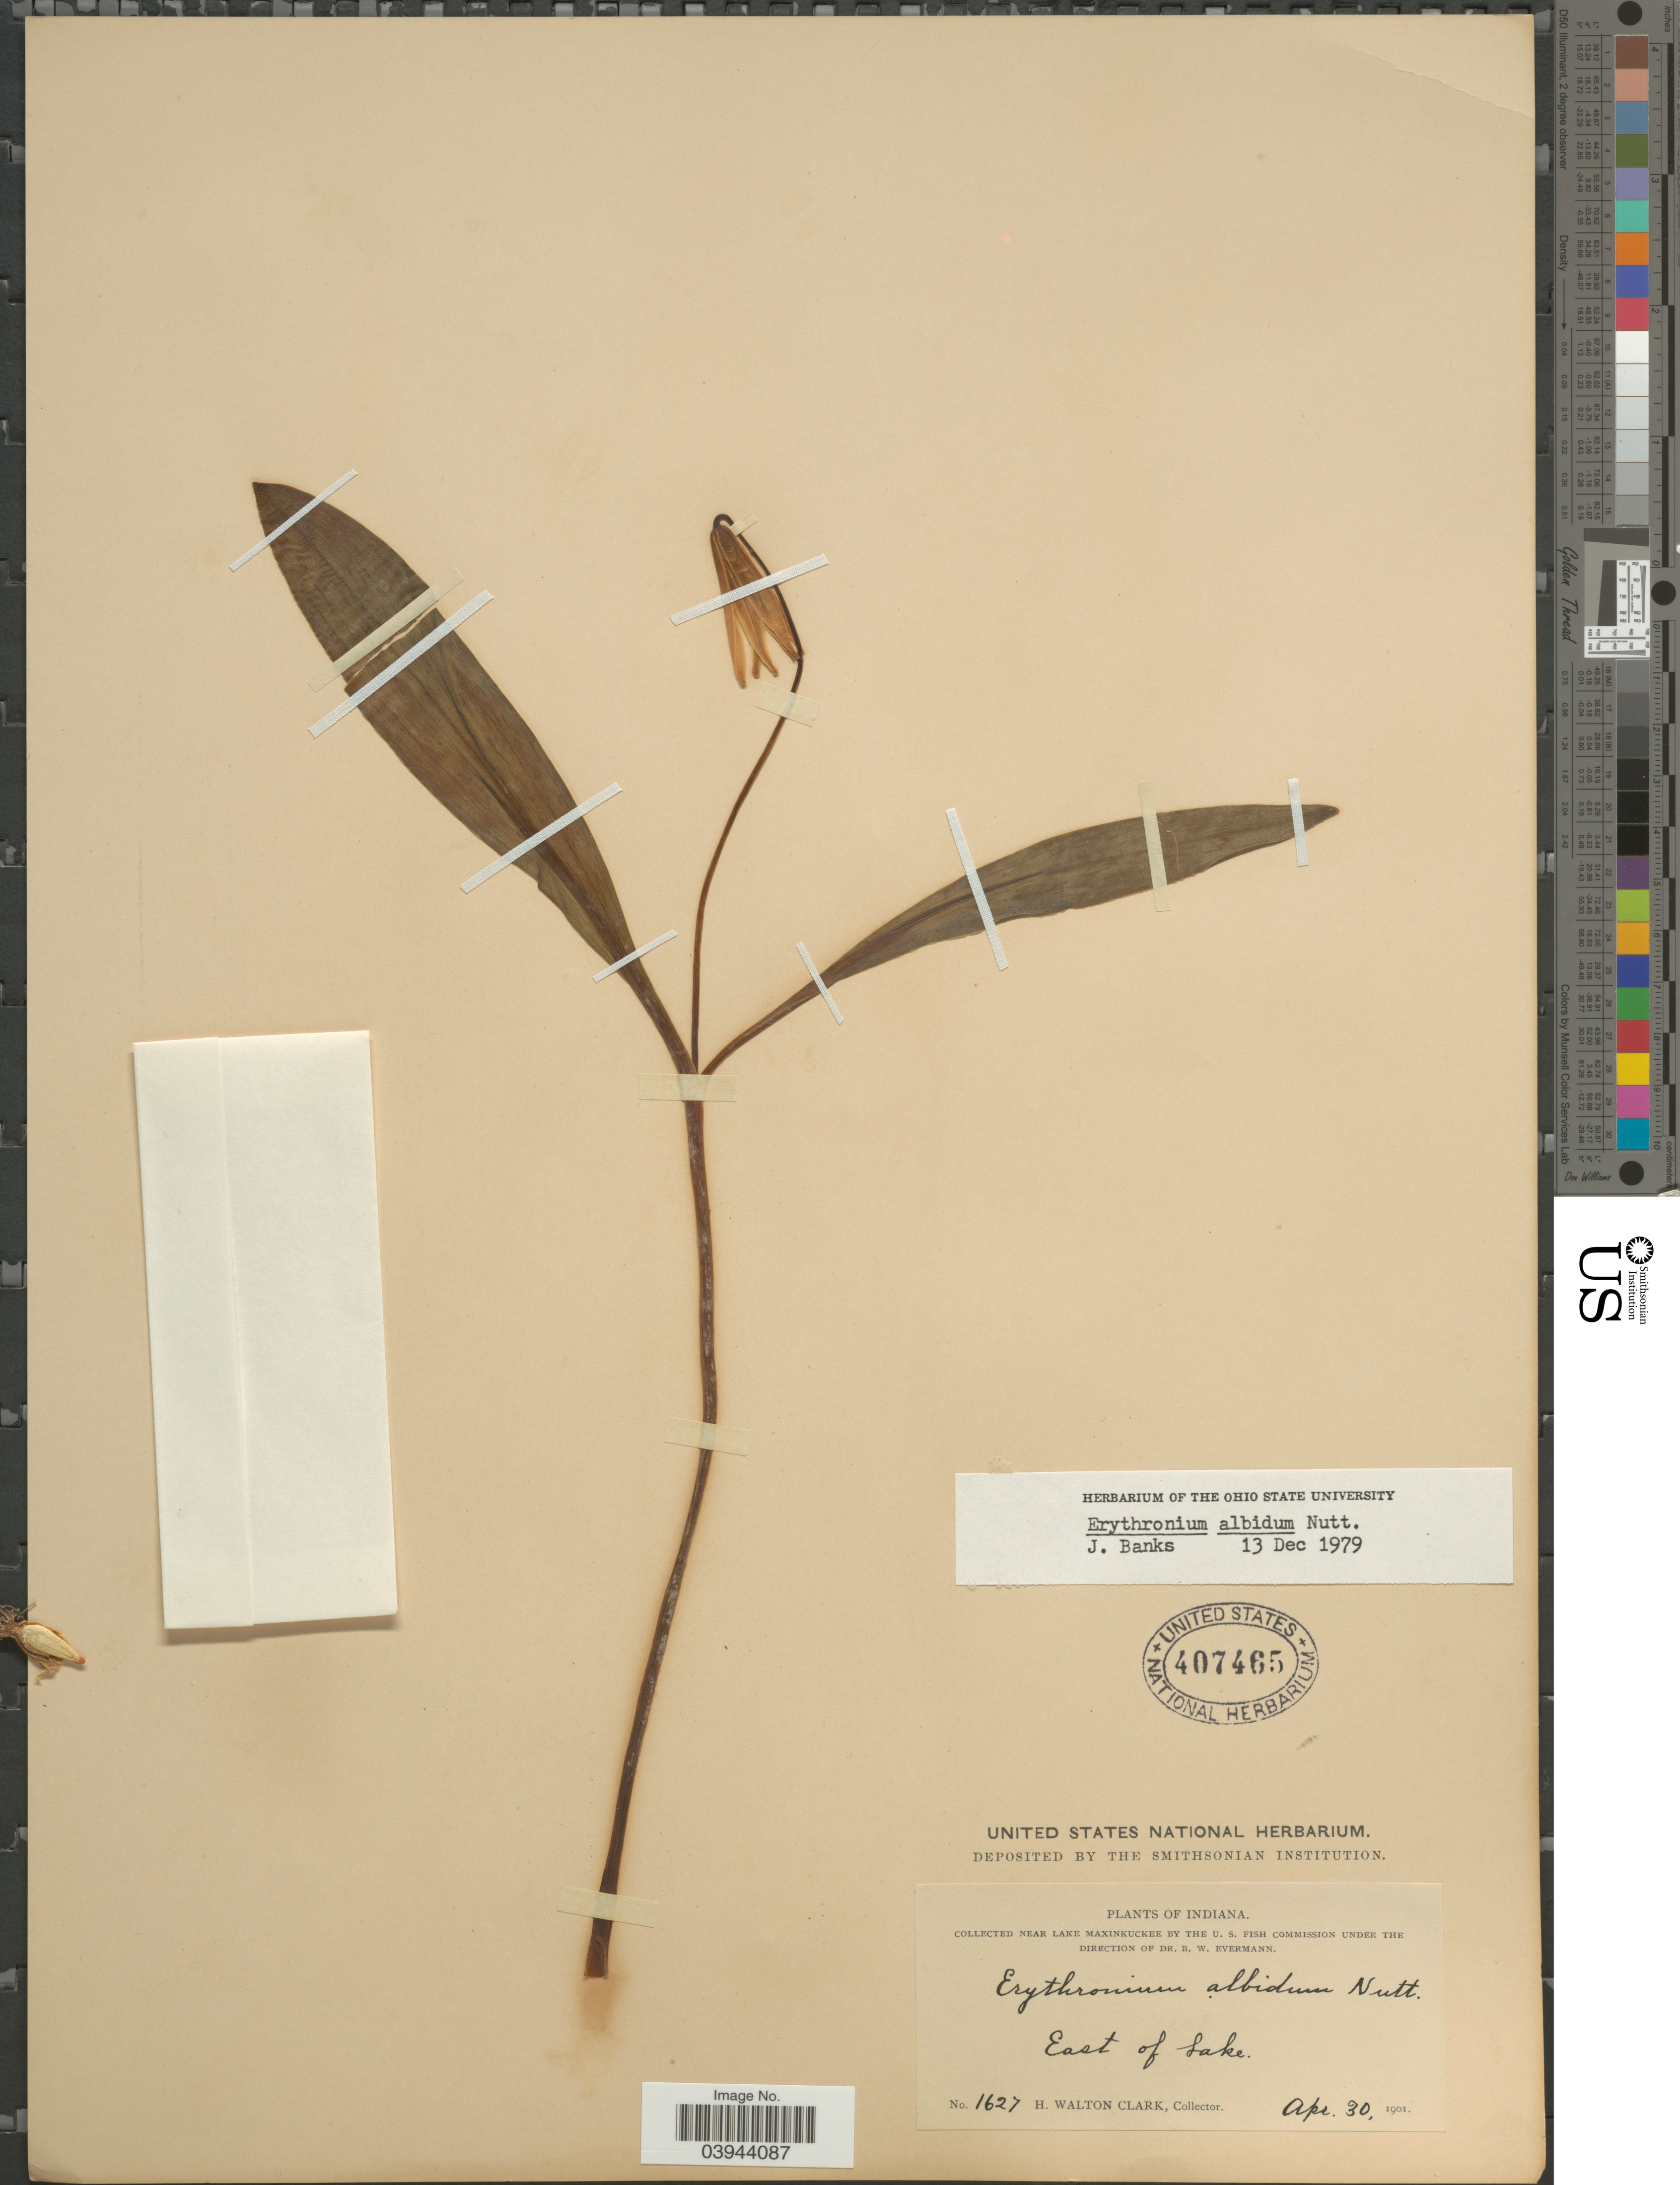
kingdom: Plantae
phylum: Tracheophyta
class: Liliopsida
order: Liliales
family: Liliaceae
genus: Erythronium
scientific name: Erythronium albidum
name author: Nutt.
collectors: H. W. Clark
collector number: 1627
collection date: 1901-04-30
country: United States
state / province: Indiana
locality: Near Lake Maxinkuckee. East of Lake.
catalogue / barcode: US 407465